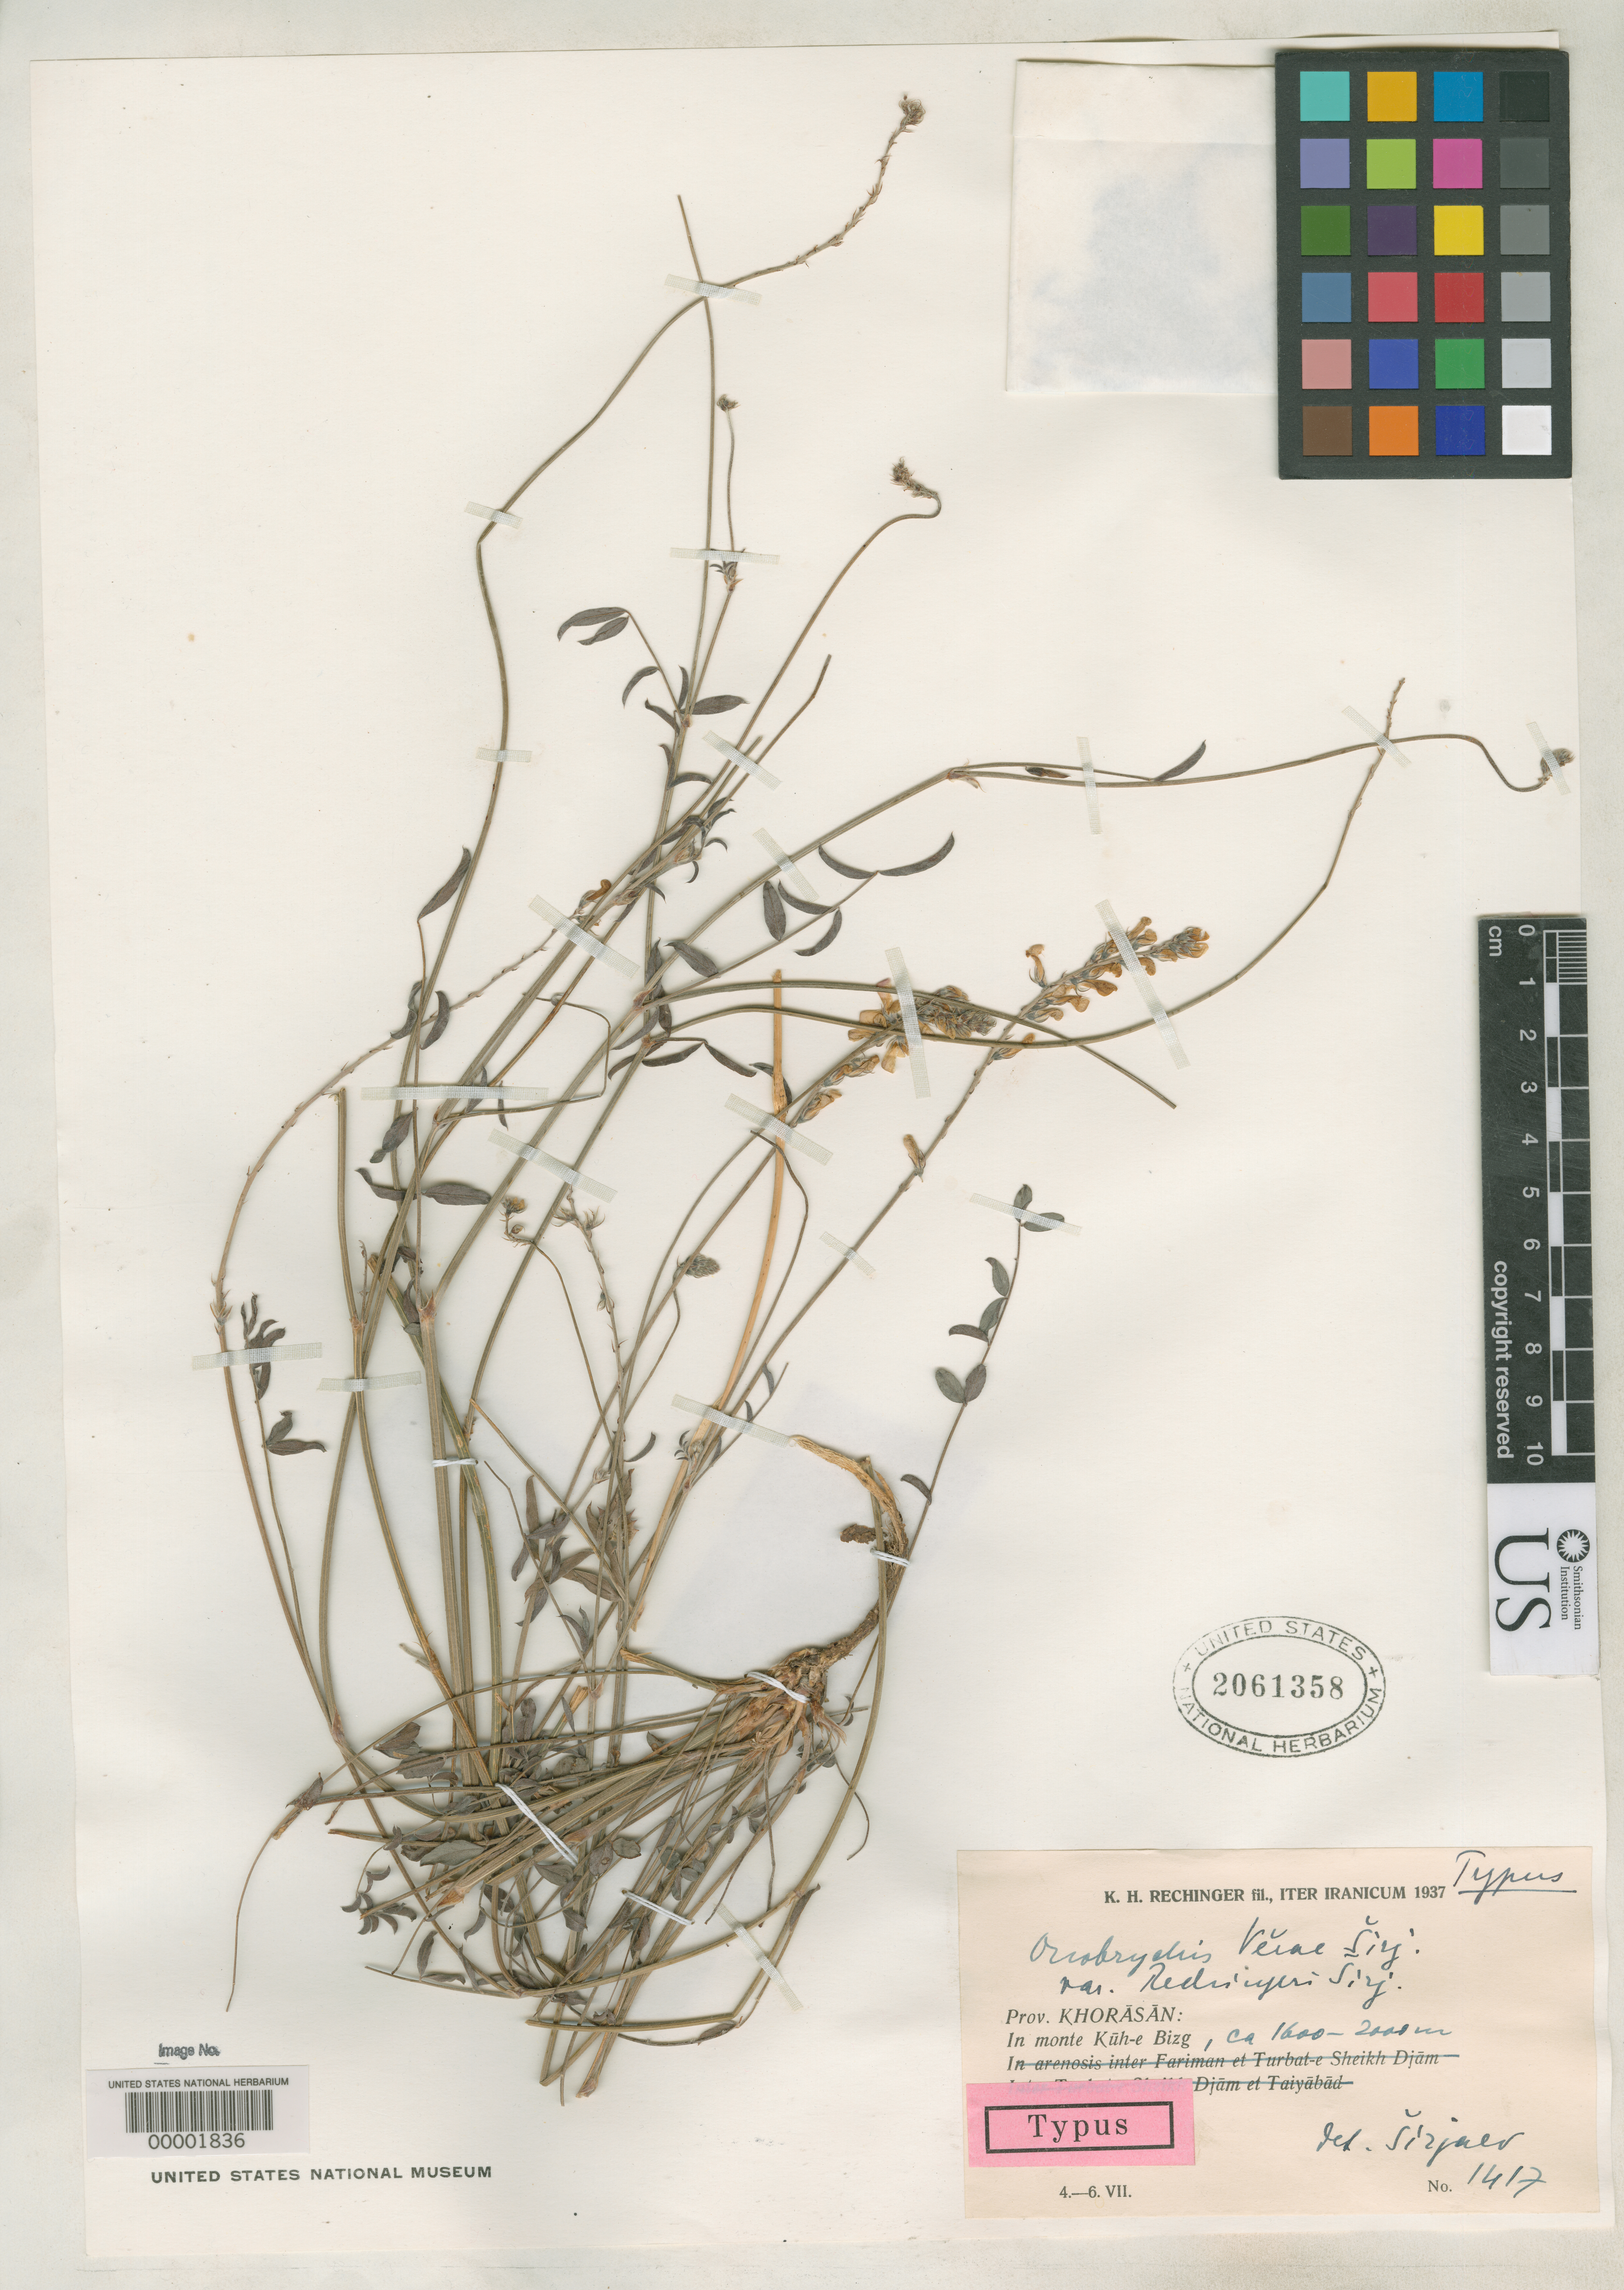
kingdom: Plantae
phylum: Tracheophyta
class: Magnoliopsida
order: Fabales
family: Fabaceae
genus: Onobrychis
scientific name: Onobrychis verae var. rechingeri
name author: Širj.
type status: Isotype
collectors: K. H. Rechinger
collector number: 1417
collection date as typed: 05 Jul 1937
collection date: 1937-07-05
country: Iran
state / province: Khorasan [obsolete]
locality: Kuh-e Bizg.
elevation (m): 1600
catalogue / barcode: US 2061358